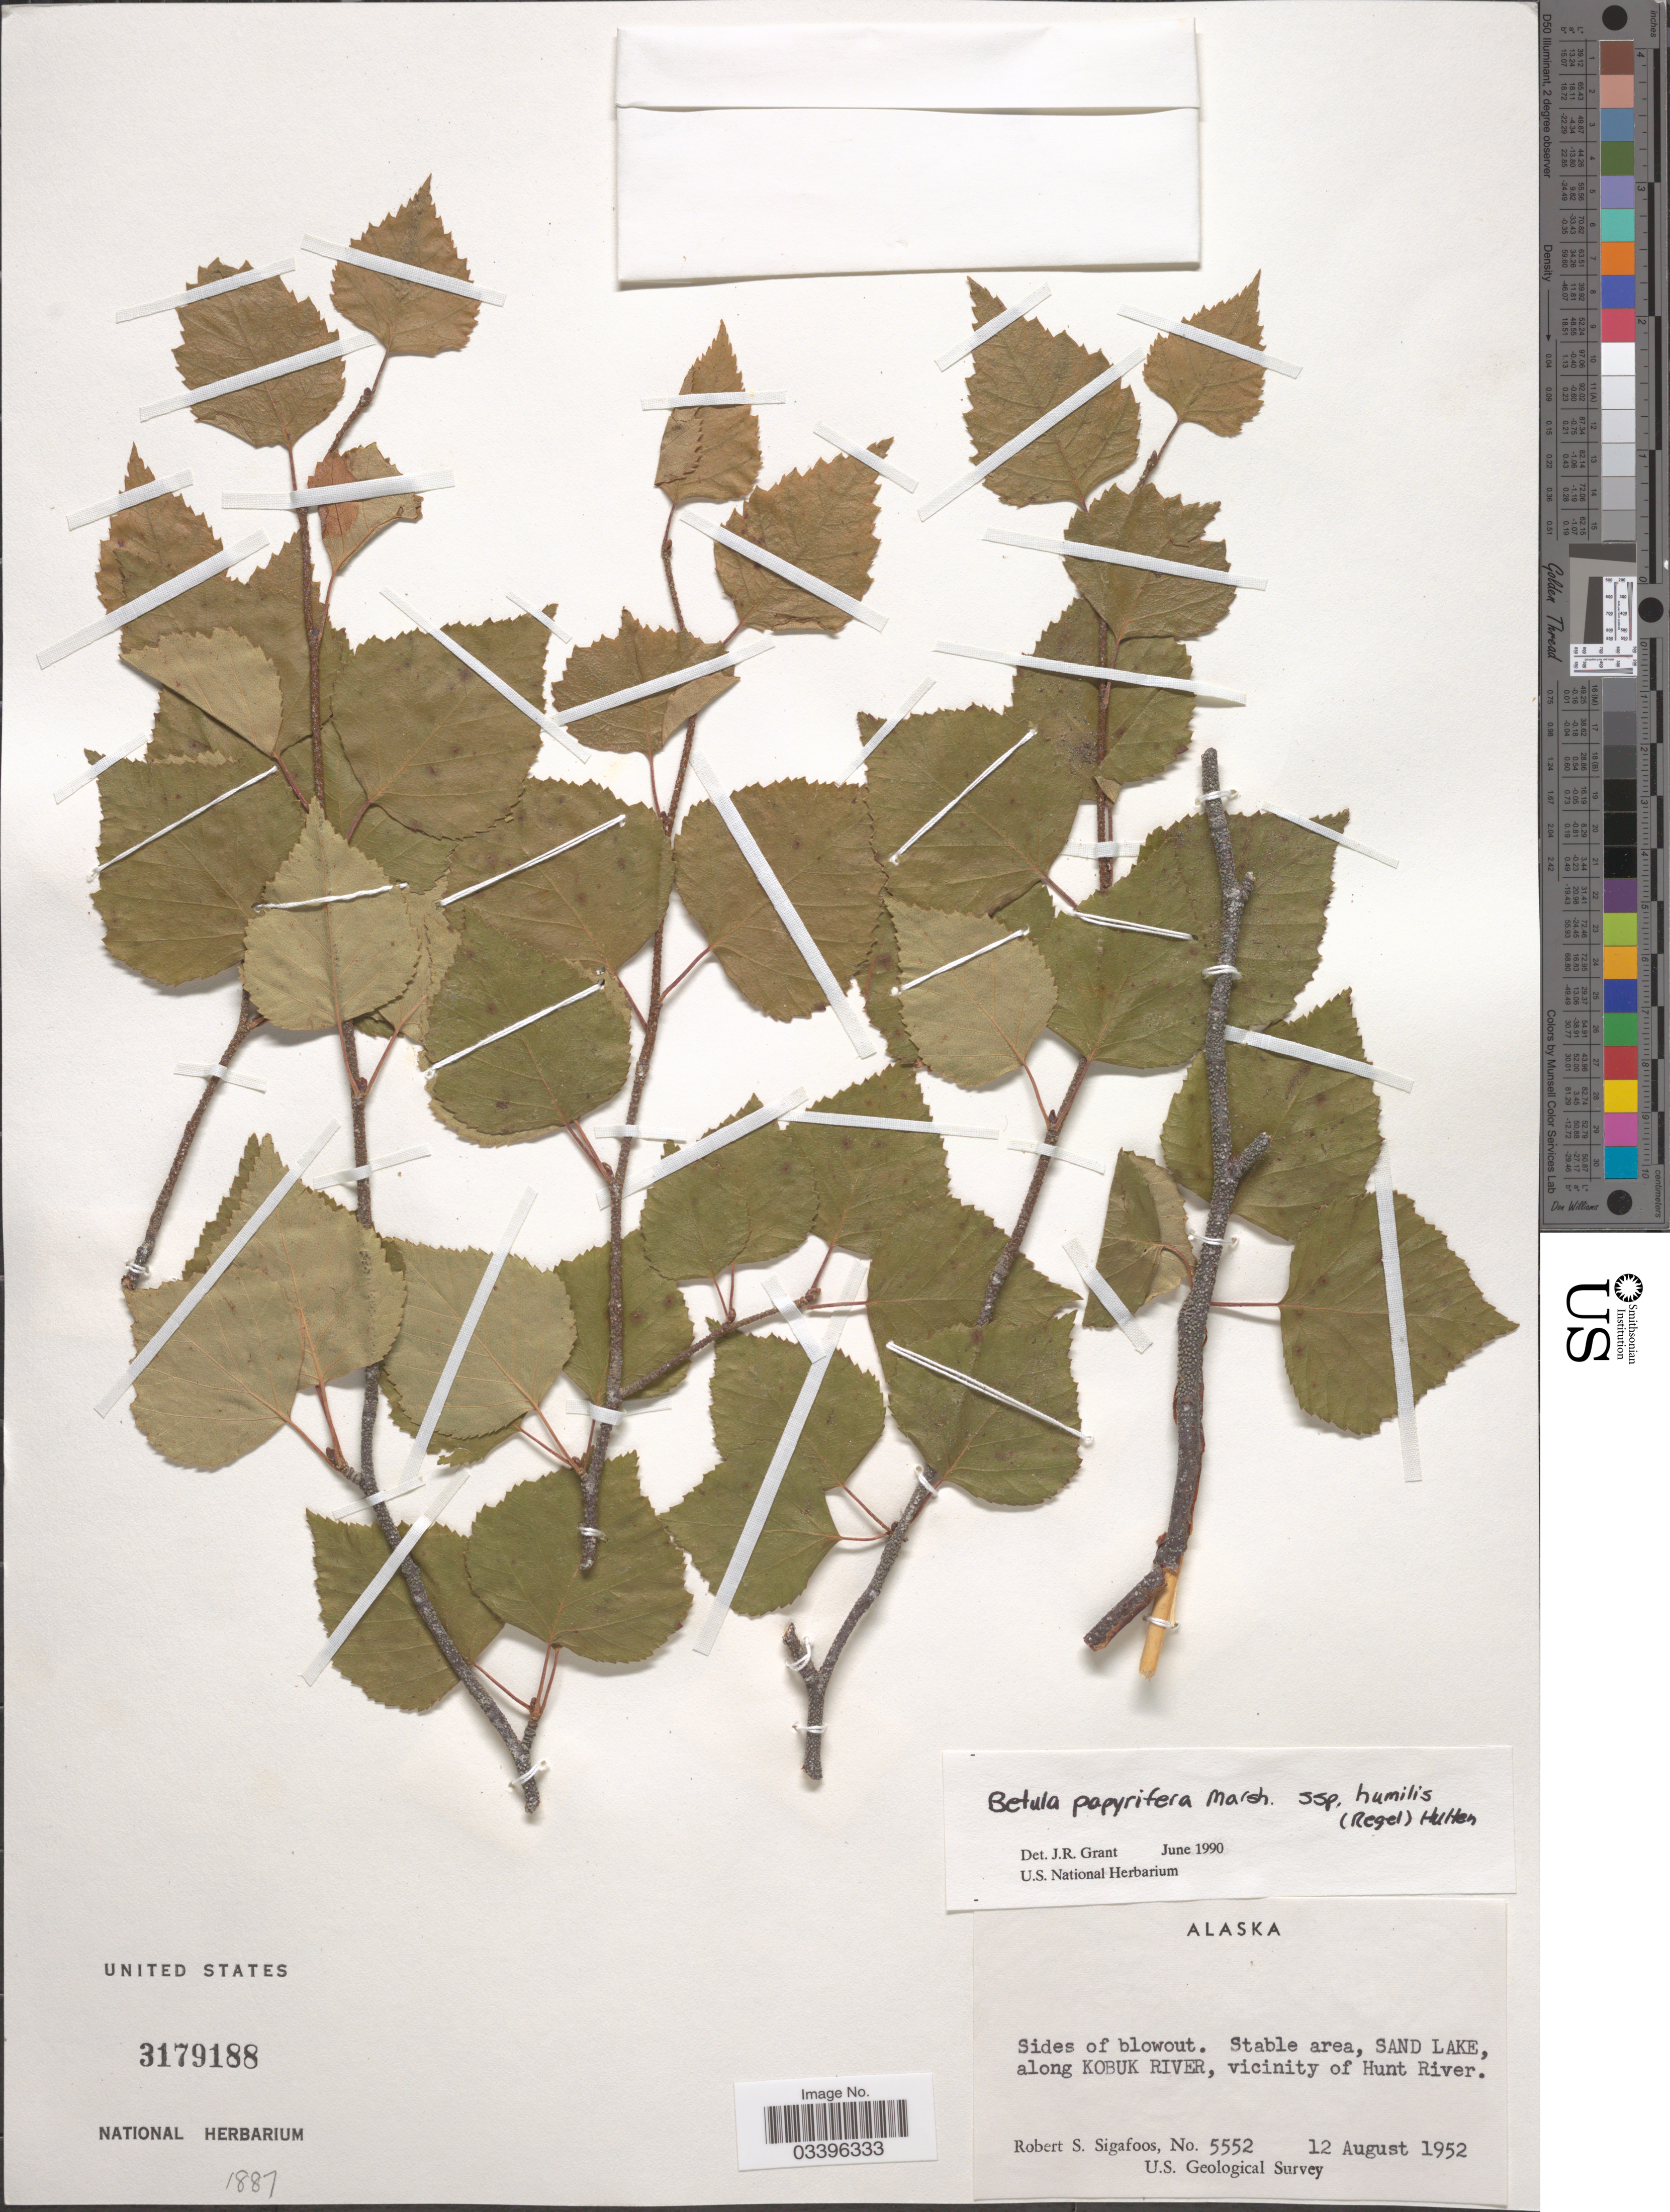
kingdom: Plantae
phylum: Tracheophyta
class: Magnoliopsida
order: Fagales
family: Betulaceae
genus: Betula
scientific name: Betula papyrifera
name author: Marshall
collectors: R. Sigafoos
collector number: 5552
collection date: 1952-08-12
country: United States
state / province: Alaska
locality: Sides of blowout. Stable area, Sand Lake, along Kobuk River, vicinity of Hunt River.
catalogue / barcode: US 3179188